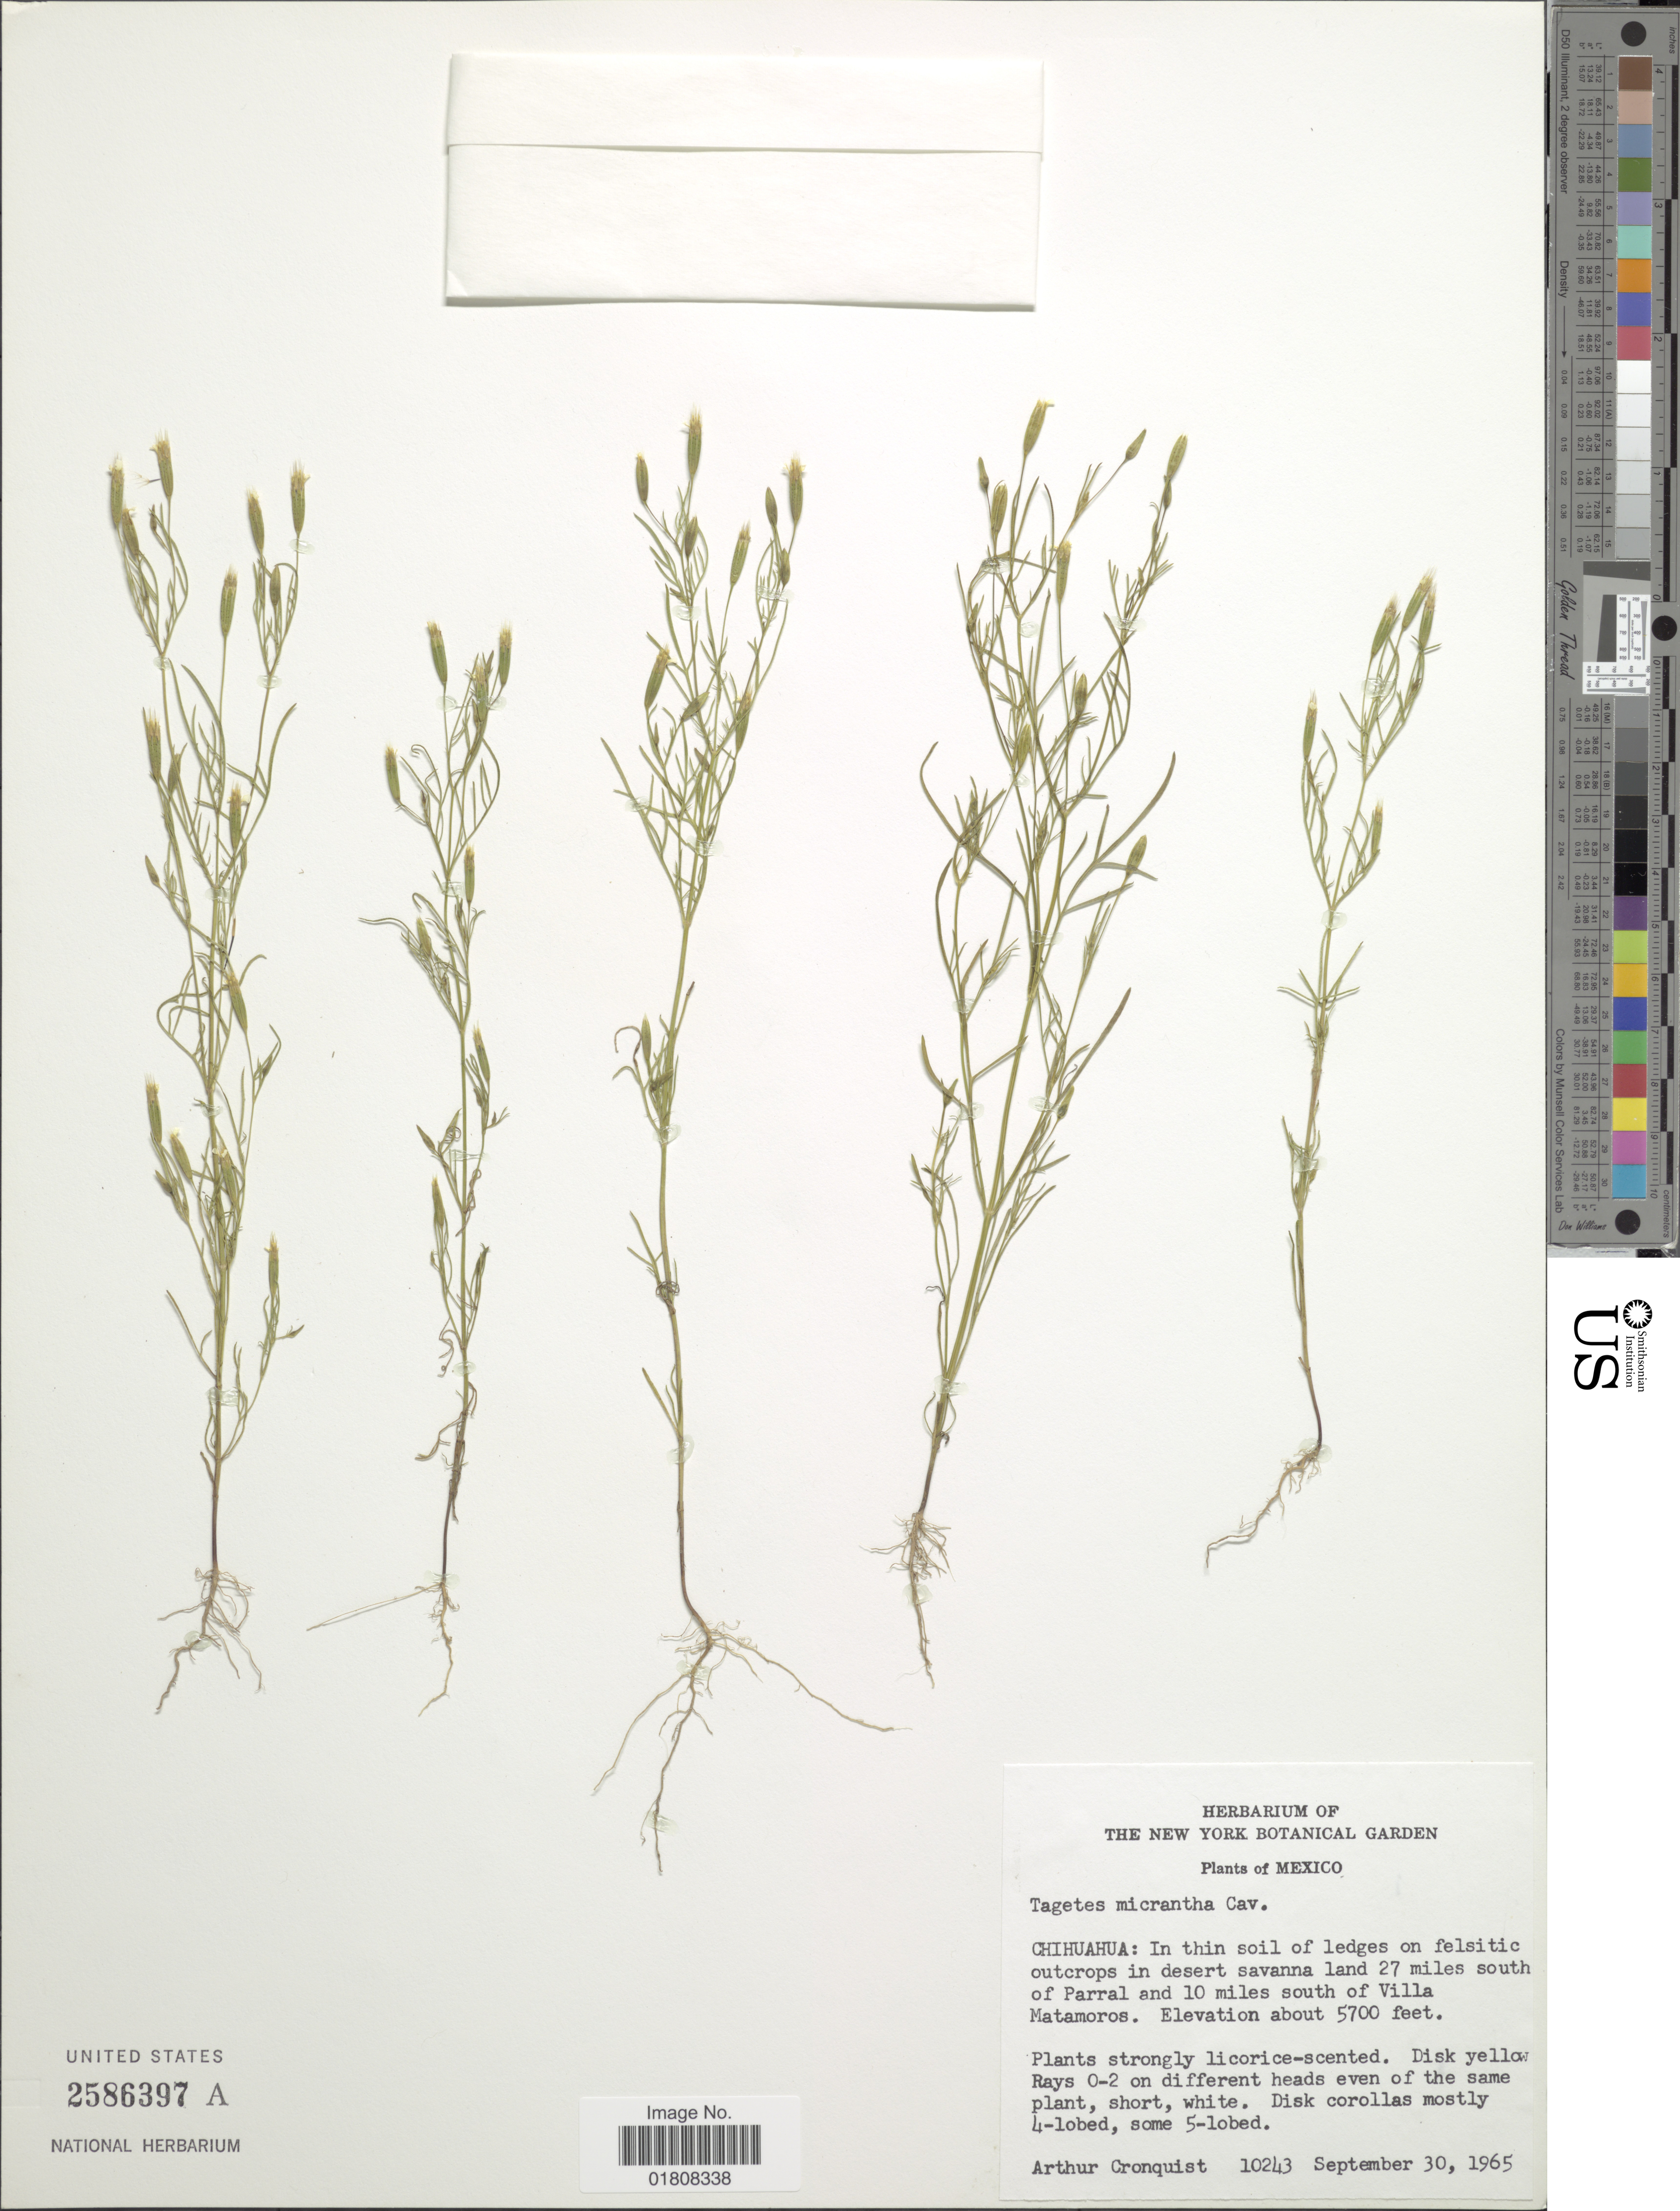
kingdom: Plantae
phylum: Tracheophyta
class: Magnoliopsida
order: Asterales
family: Asteraceae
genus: Tagetes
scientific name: Tagetes micrantha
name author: Cav.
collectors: A. J. Cronquist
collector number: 10243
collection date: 1965-09-30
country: Mexico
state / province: Chihuahua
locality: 27 miles south of Parral and 10 miles south of Villa Matamoros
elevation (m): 1737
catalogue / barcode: US 2586397A